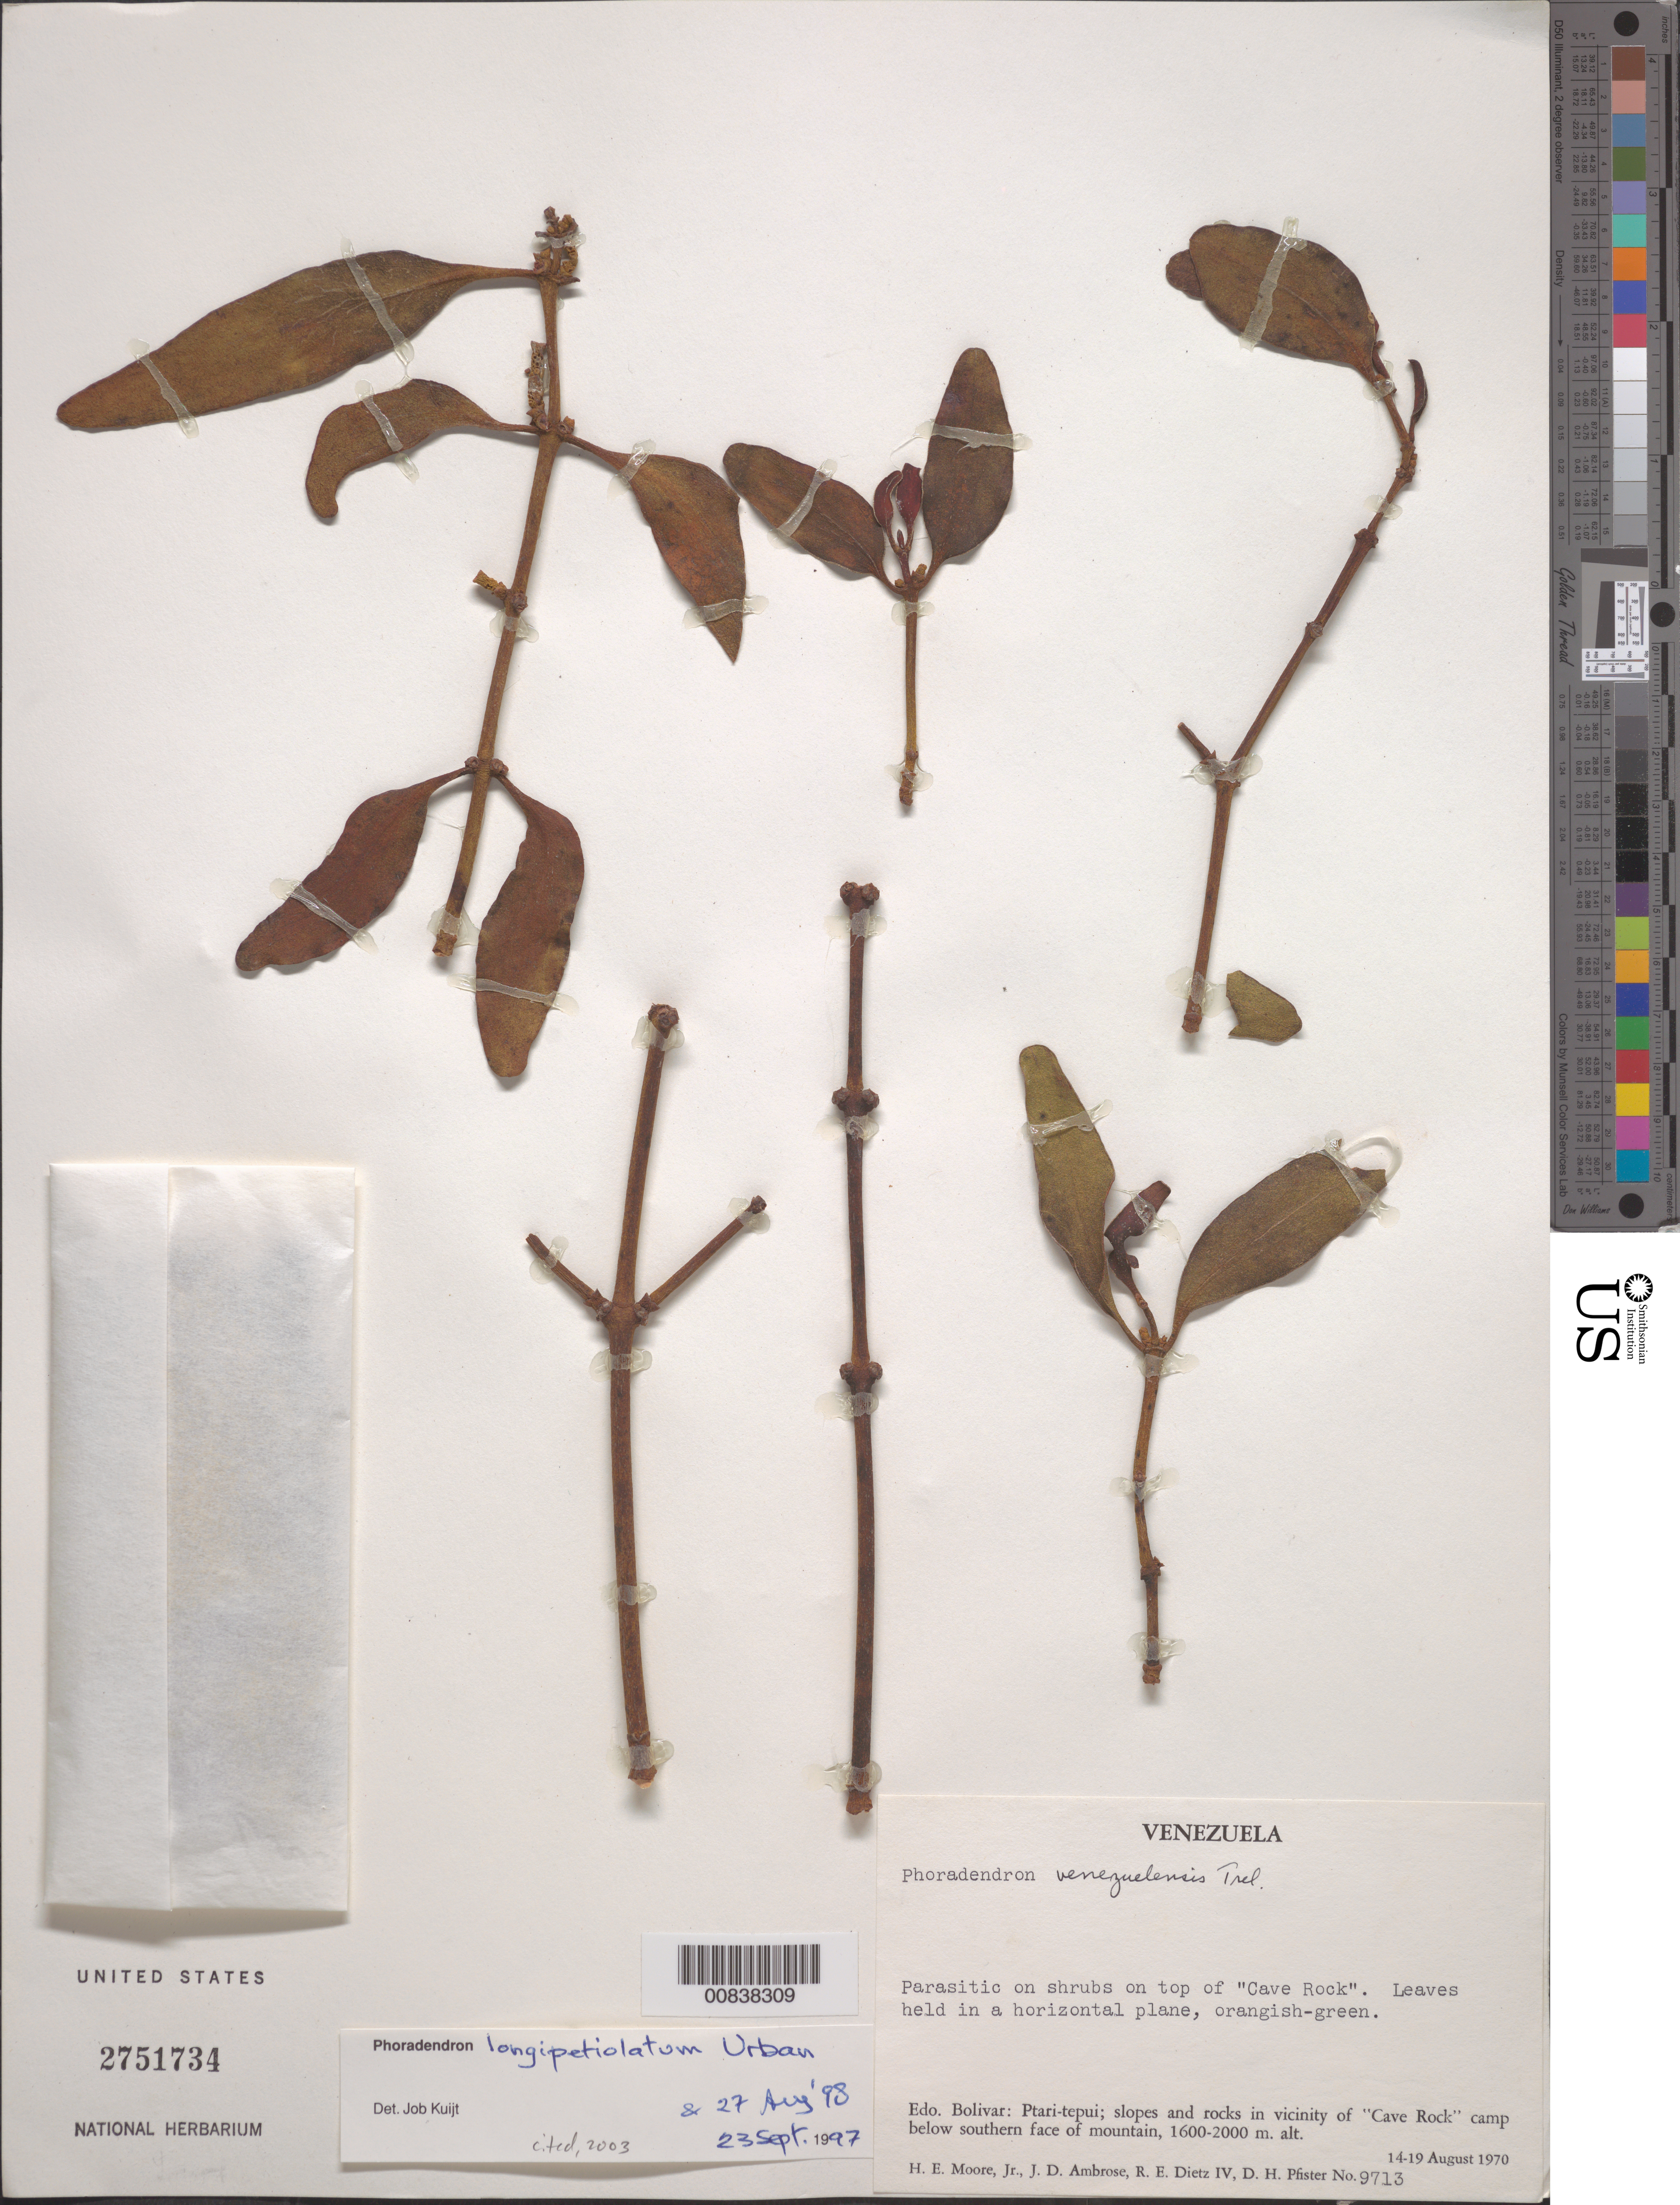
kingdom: Plantae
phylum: Tracheophyta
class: Magnoliopsida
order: Santalales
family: Viscaceae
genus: Phoradendron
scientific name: Phoradendron longipetiolatum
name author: Urb.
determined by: Kuijt, Job, (CANADA)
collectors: H. E. Moore, J. D. Ambrose, R. Dietz & D. H. Pfister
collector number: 9713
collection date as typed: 14-Aug-70 to 19-Aug-70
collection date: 1970-08-14/1970-08-19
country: Venezuela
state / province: Bolívar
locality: Ptari-tepuí, vicinity of "Cave Rock" camp below southern face of mountain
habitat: Slopes and rocks; on shrubs on top of "Cave Rock"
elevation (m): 1600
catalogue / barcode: US 2751734